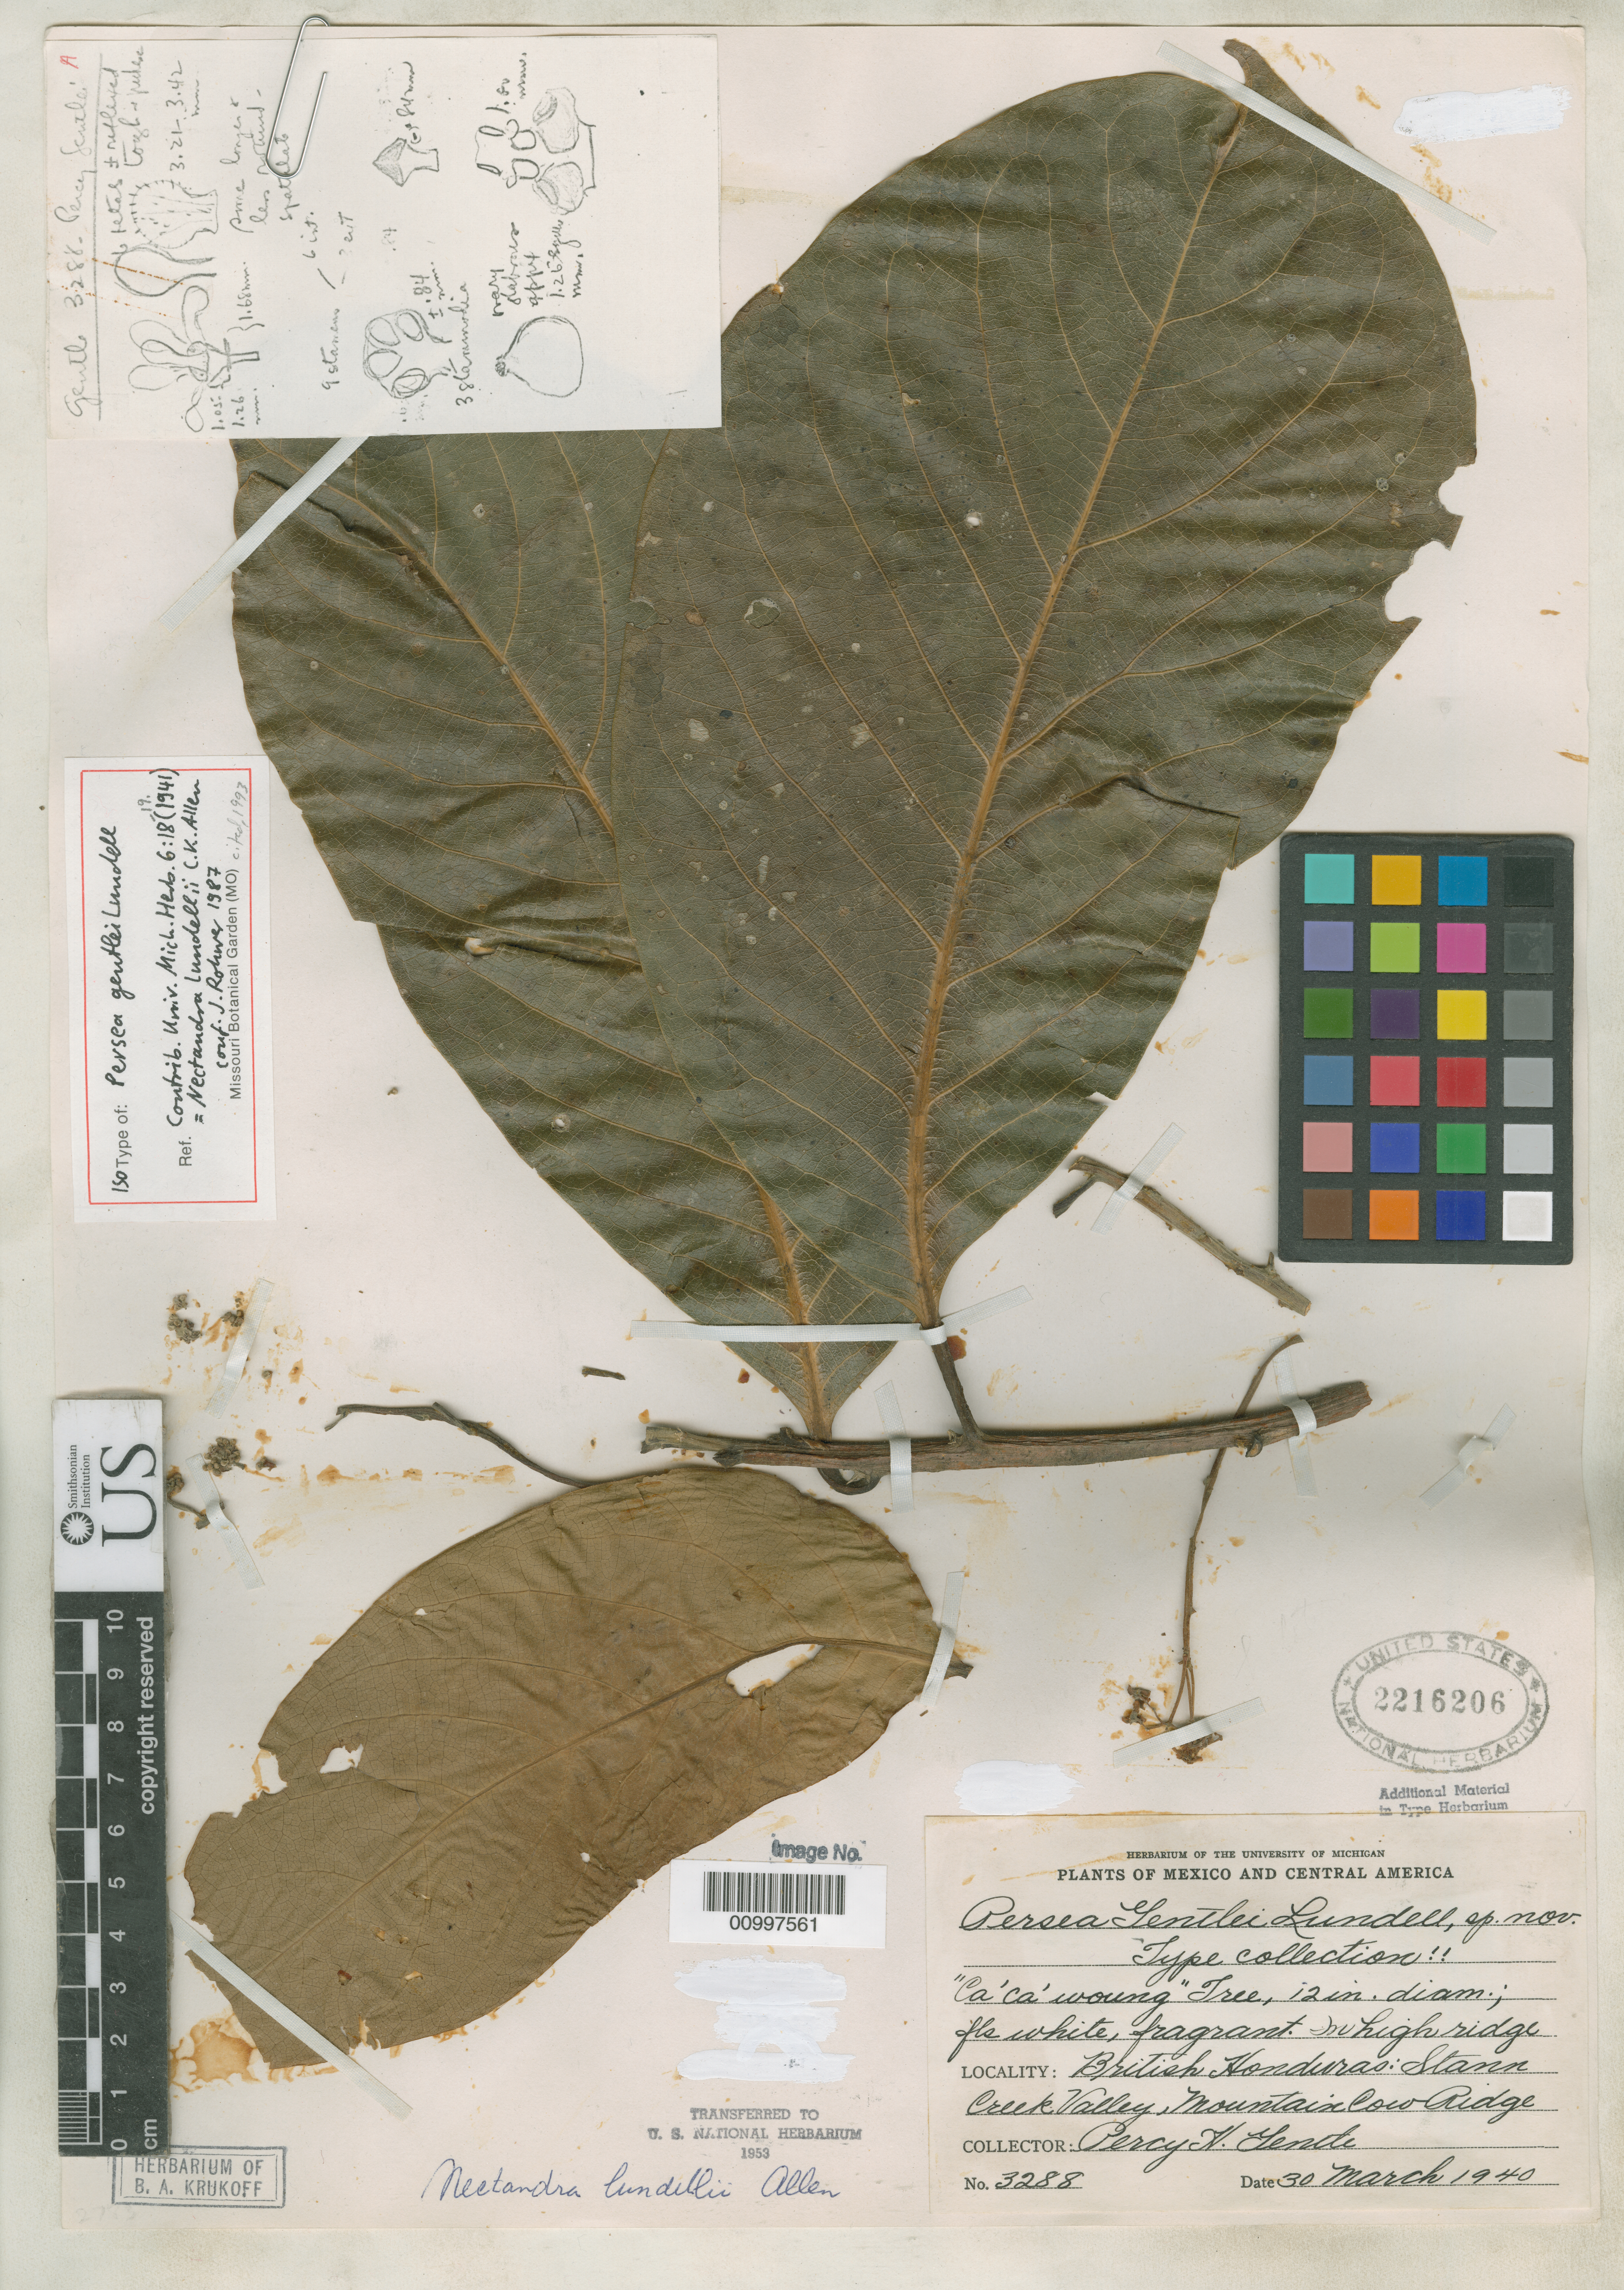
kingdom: Plantae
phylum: Tracheophyta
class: Magnoliopsida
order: Laurales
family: Lauraceae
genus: Persea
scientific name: Persea gentlei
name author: Lundell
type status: Isotype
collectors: P. H. Gentle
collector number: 3288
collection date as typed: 30 Mar 1940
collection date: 1940-03-30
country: Belize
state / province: Stann Creek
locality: British Honduras: Stann Creek Valley, Mountain Cow Ridge.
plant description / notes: Also a type of Nectandra lundellii C.K. Allen, nom. nov.; Specimen ex U.S. National Arboretum [stamp obliterated], transferred to U.S. National Herbarium, 1953.; Replacement name for Persea gentlei Lundell, non Nectandra gentlei Lundell.; Also a type of Persea gentlei Lundell.; Specimen ex U.S. National Arboretum [stamp obliterated], transferred to U.S. National Herbarium, 1953.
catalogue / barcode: US 2216206